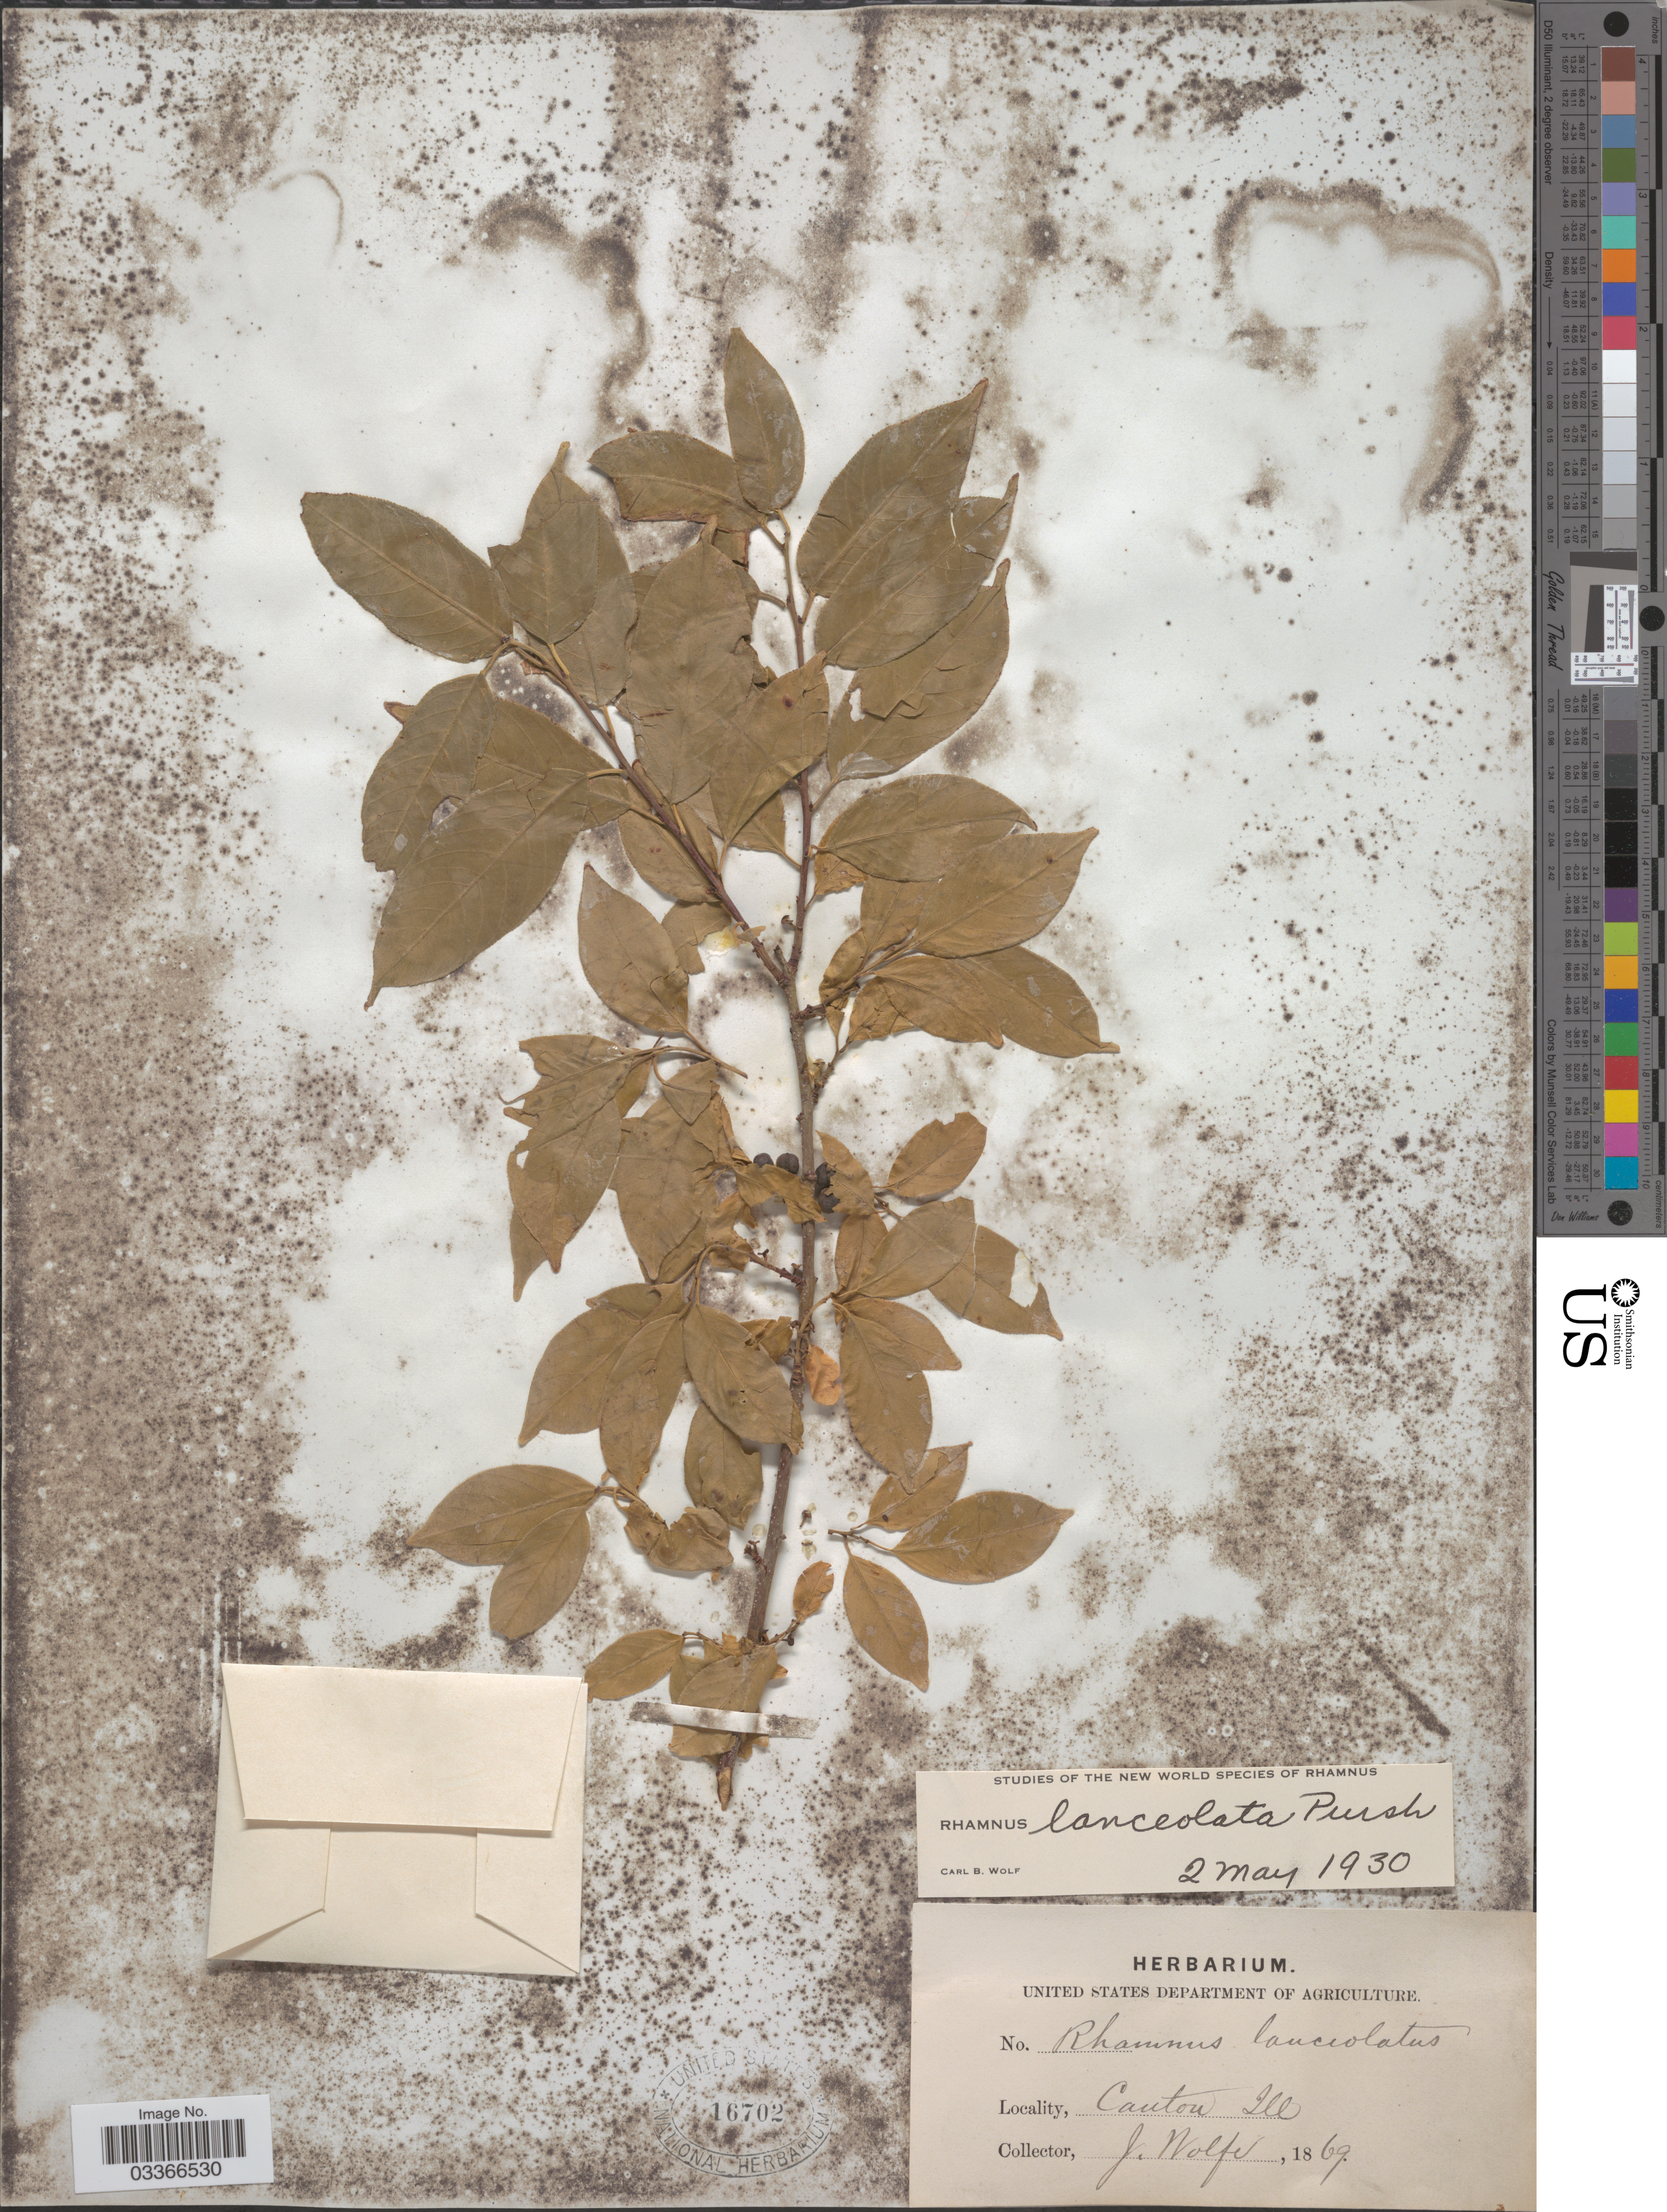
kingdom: Plantae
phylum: Tracheophyta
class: Magnoliopsida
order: Rosales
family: Rhamnaceae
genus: Rhamnus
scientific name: Rhamnus lanceolata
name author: Pursh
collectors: J. Wolfe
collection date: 1869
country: United States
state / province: Illinois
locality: Canton.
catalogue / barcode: US 16702